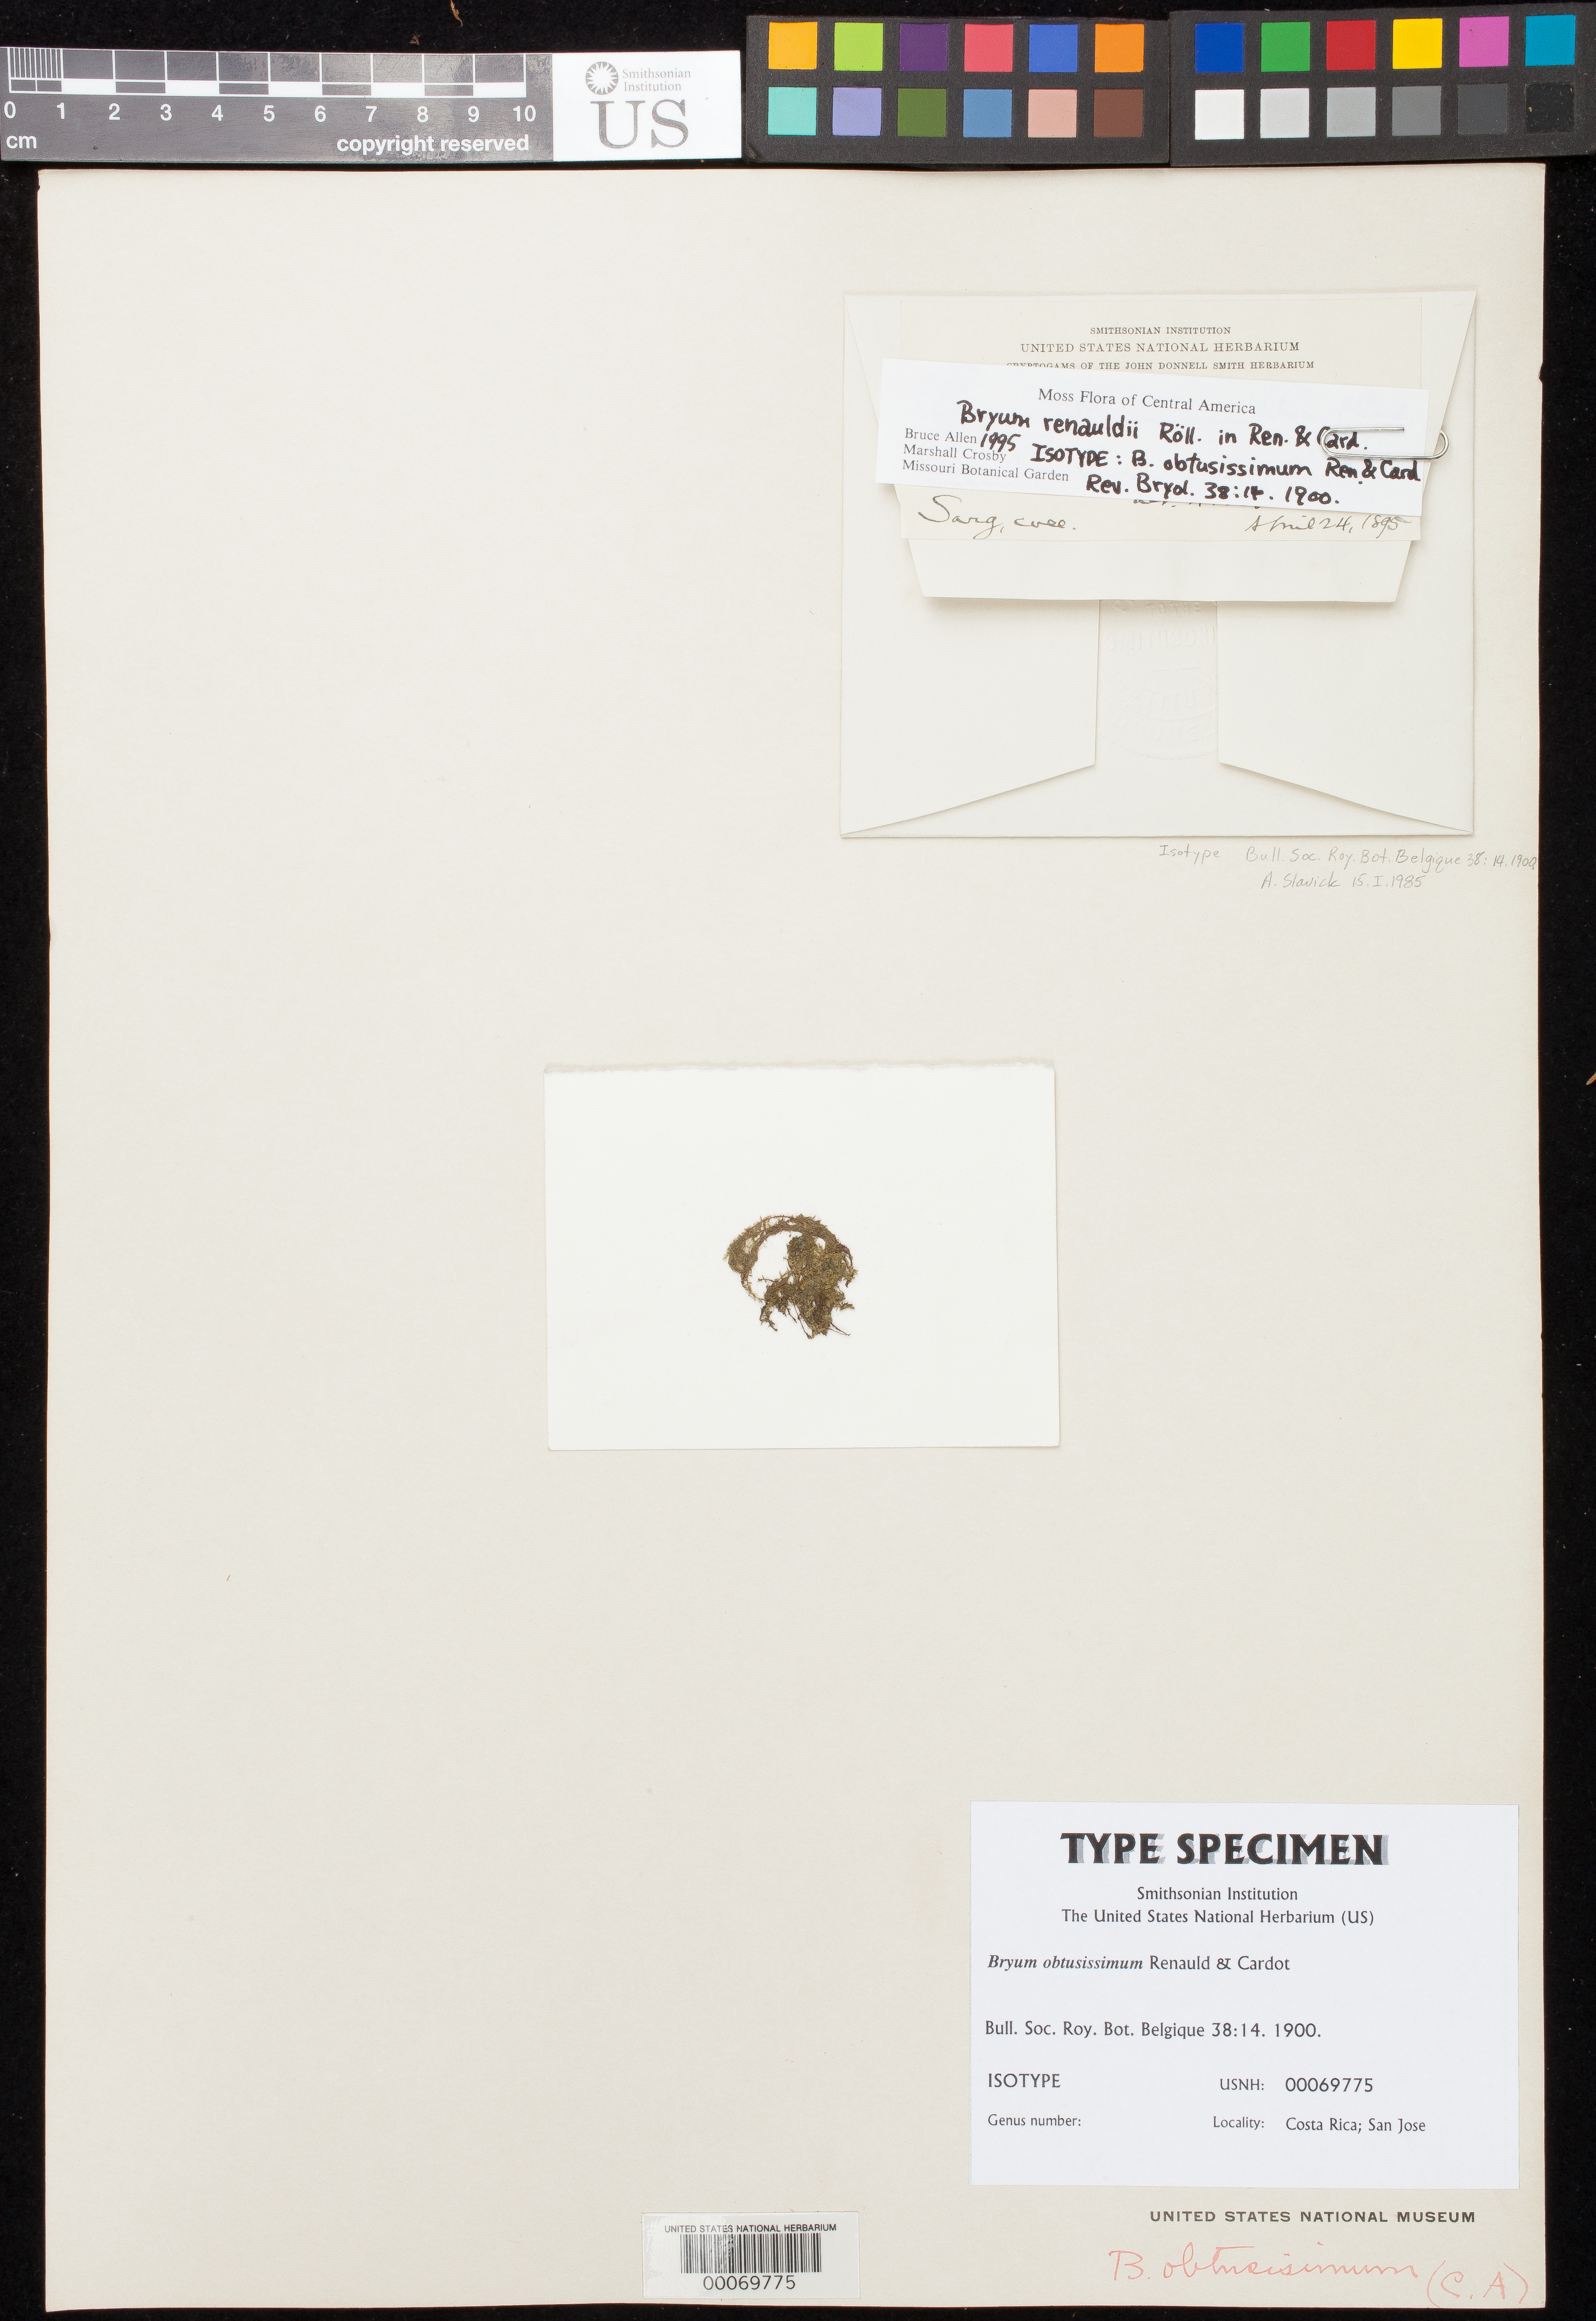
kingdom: Plantae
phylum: Bryophyta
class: Bryopsida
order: Bryales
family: Bryaceae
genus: Bryum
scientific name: Bryum obtusissimum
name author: Renauld & Cardot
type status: Isotype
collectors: C. S. Sargent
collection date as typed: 24 Apr 1895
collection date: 1895-04-24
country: Costa Rica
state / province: San José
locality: Savanna near San Jose.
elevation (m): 1250